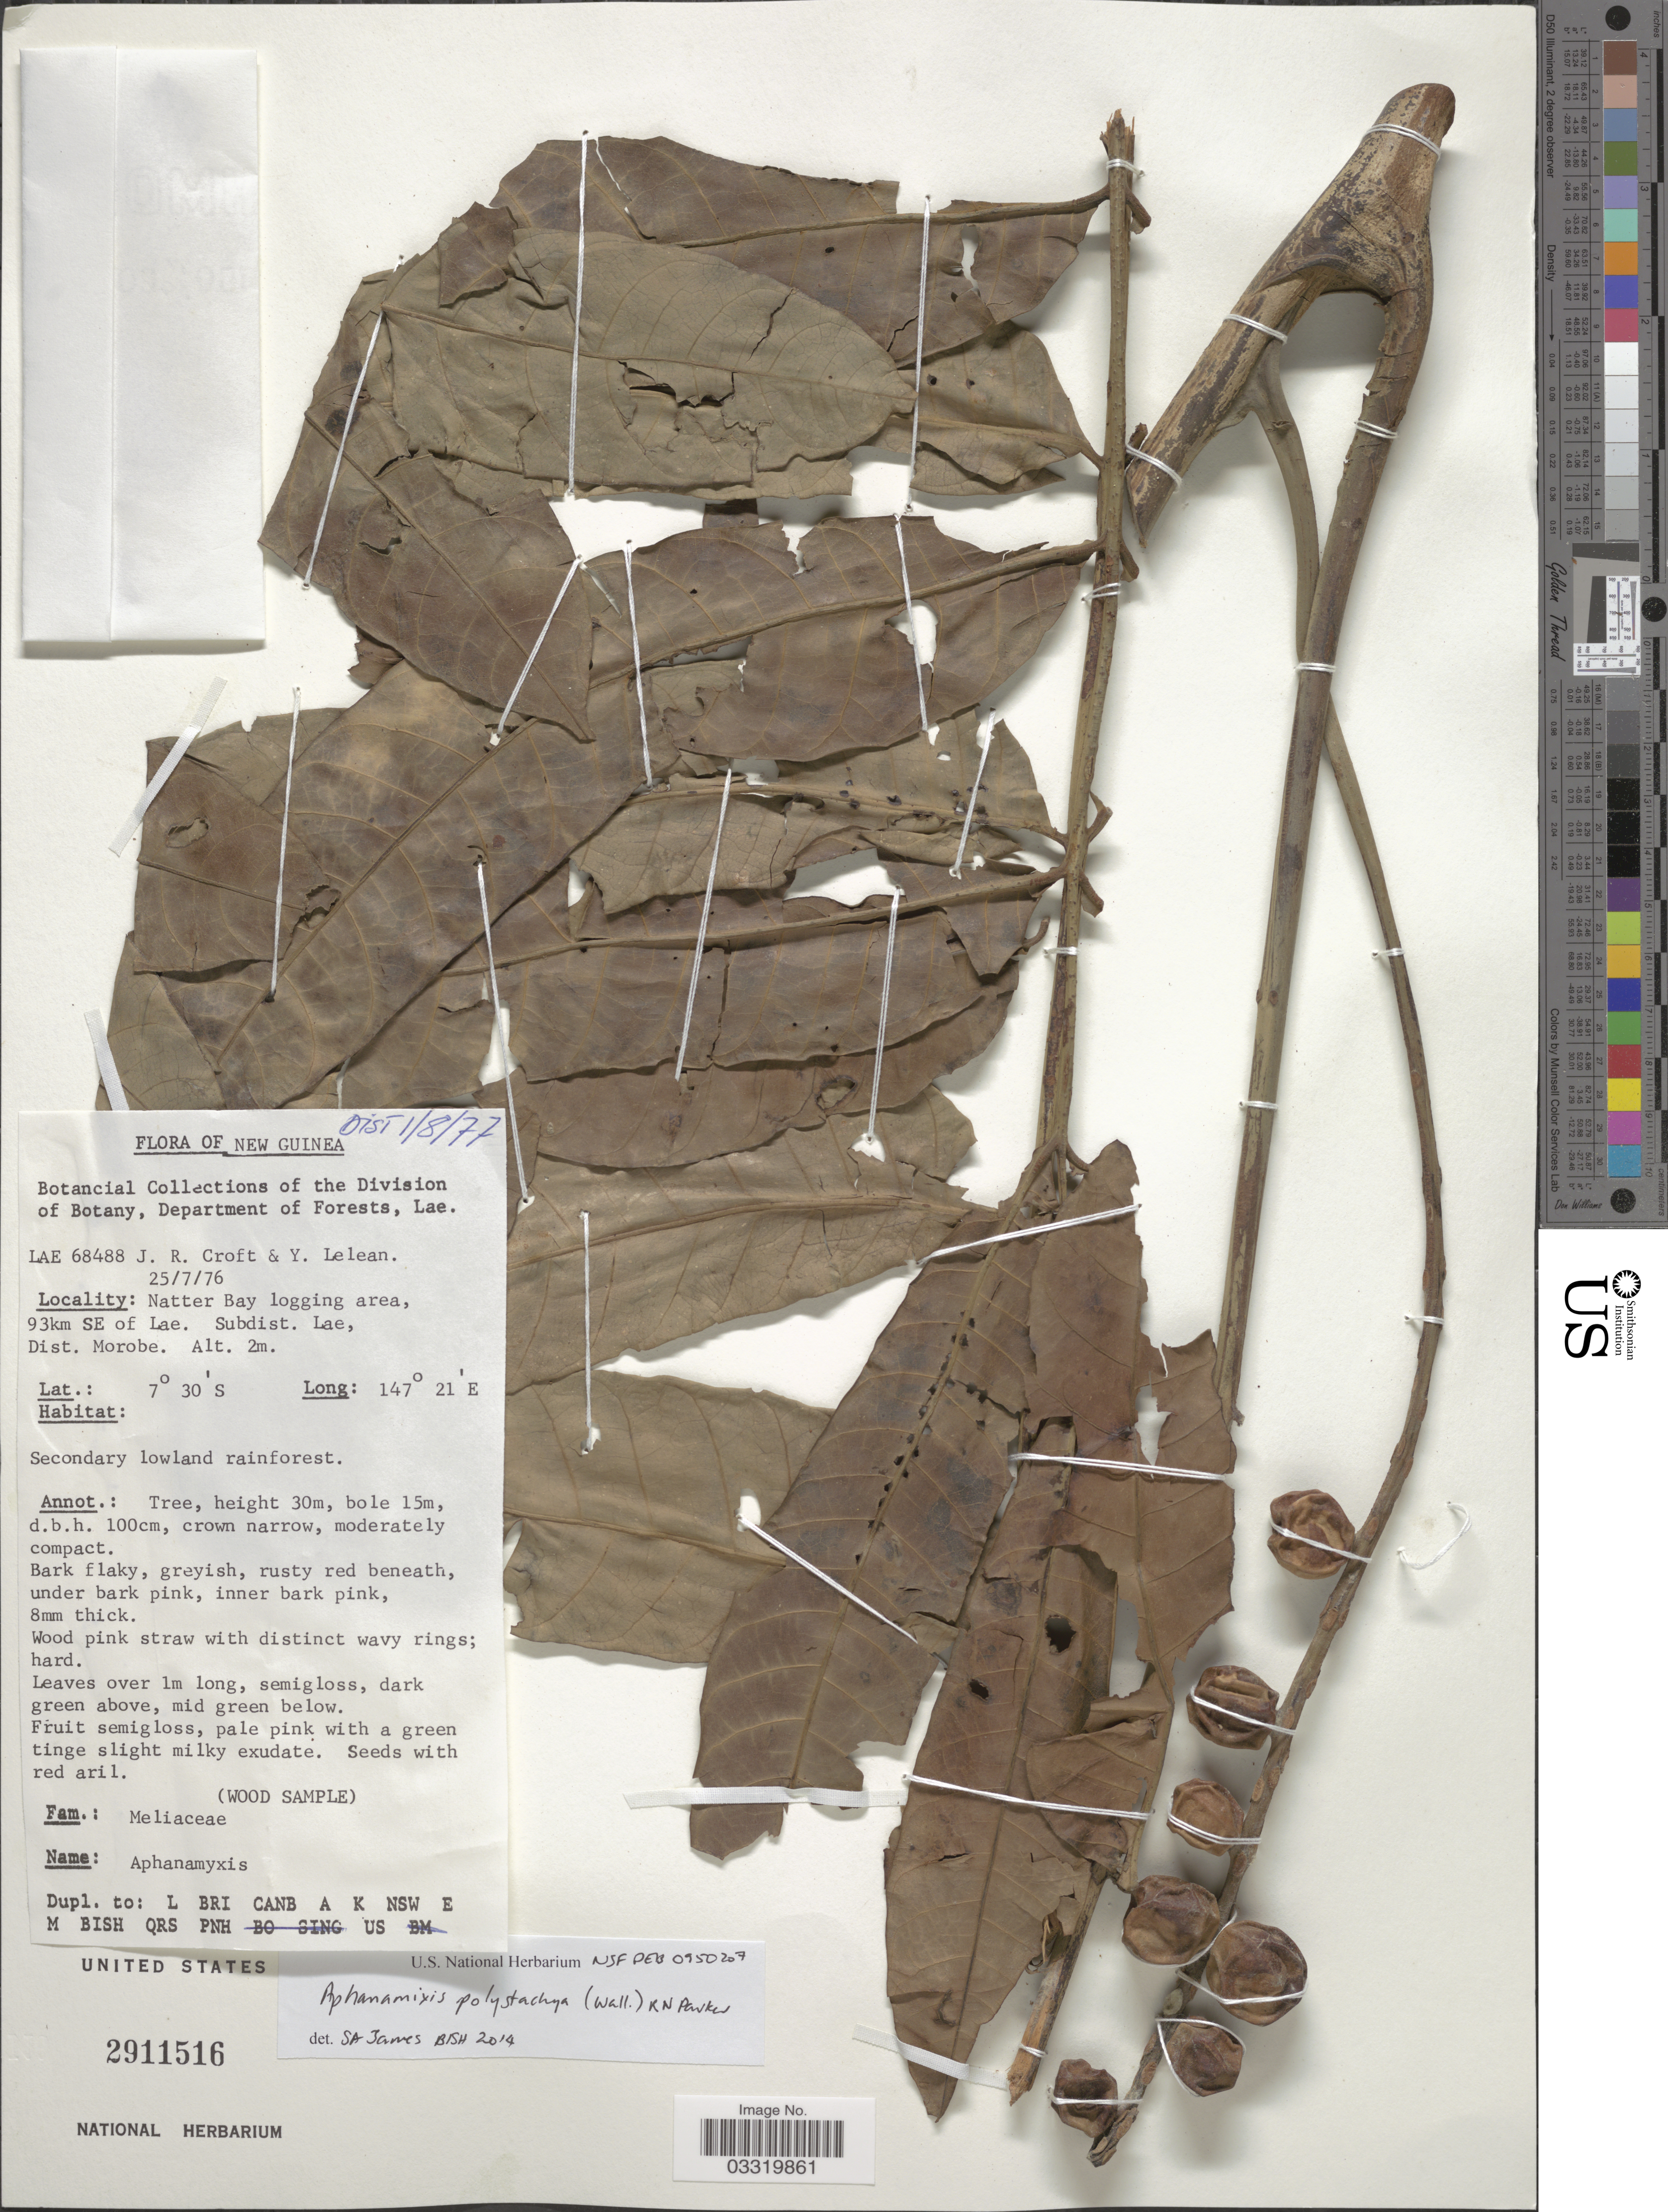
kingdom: Plantae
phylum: Tracheophyta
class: Magnoliopsida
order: Sapindales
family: Meliaceae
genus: Aphanamixis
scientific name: Aphanamixis polystachya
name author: (Wall.) R. Parker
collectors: J. R. Croft & Y. Lelean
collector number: LAE68488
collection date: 1976-07-25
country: Papua New Guinea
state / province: Morobe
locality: New Guinea, Natter Bay logging area, 93km SE of Lae. Subdist. Lae, Dist. Morobe.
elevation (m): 2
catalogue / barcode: US 2911516